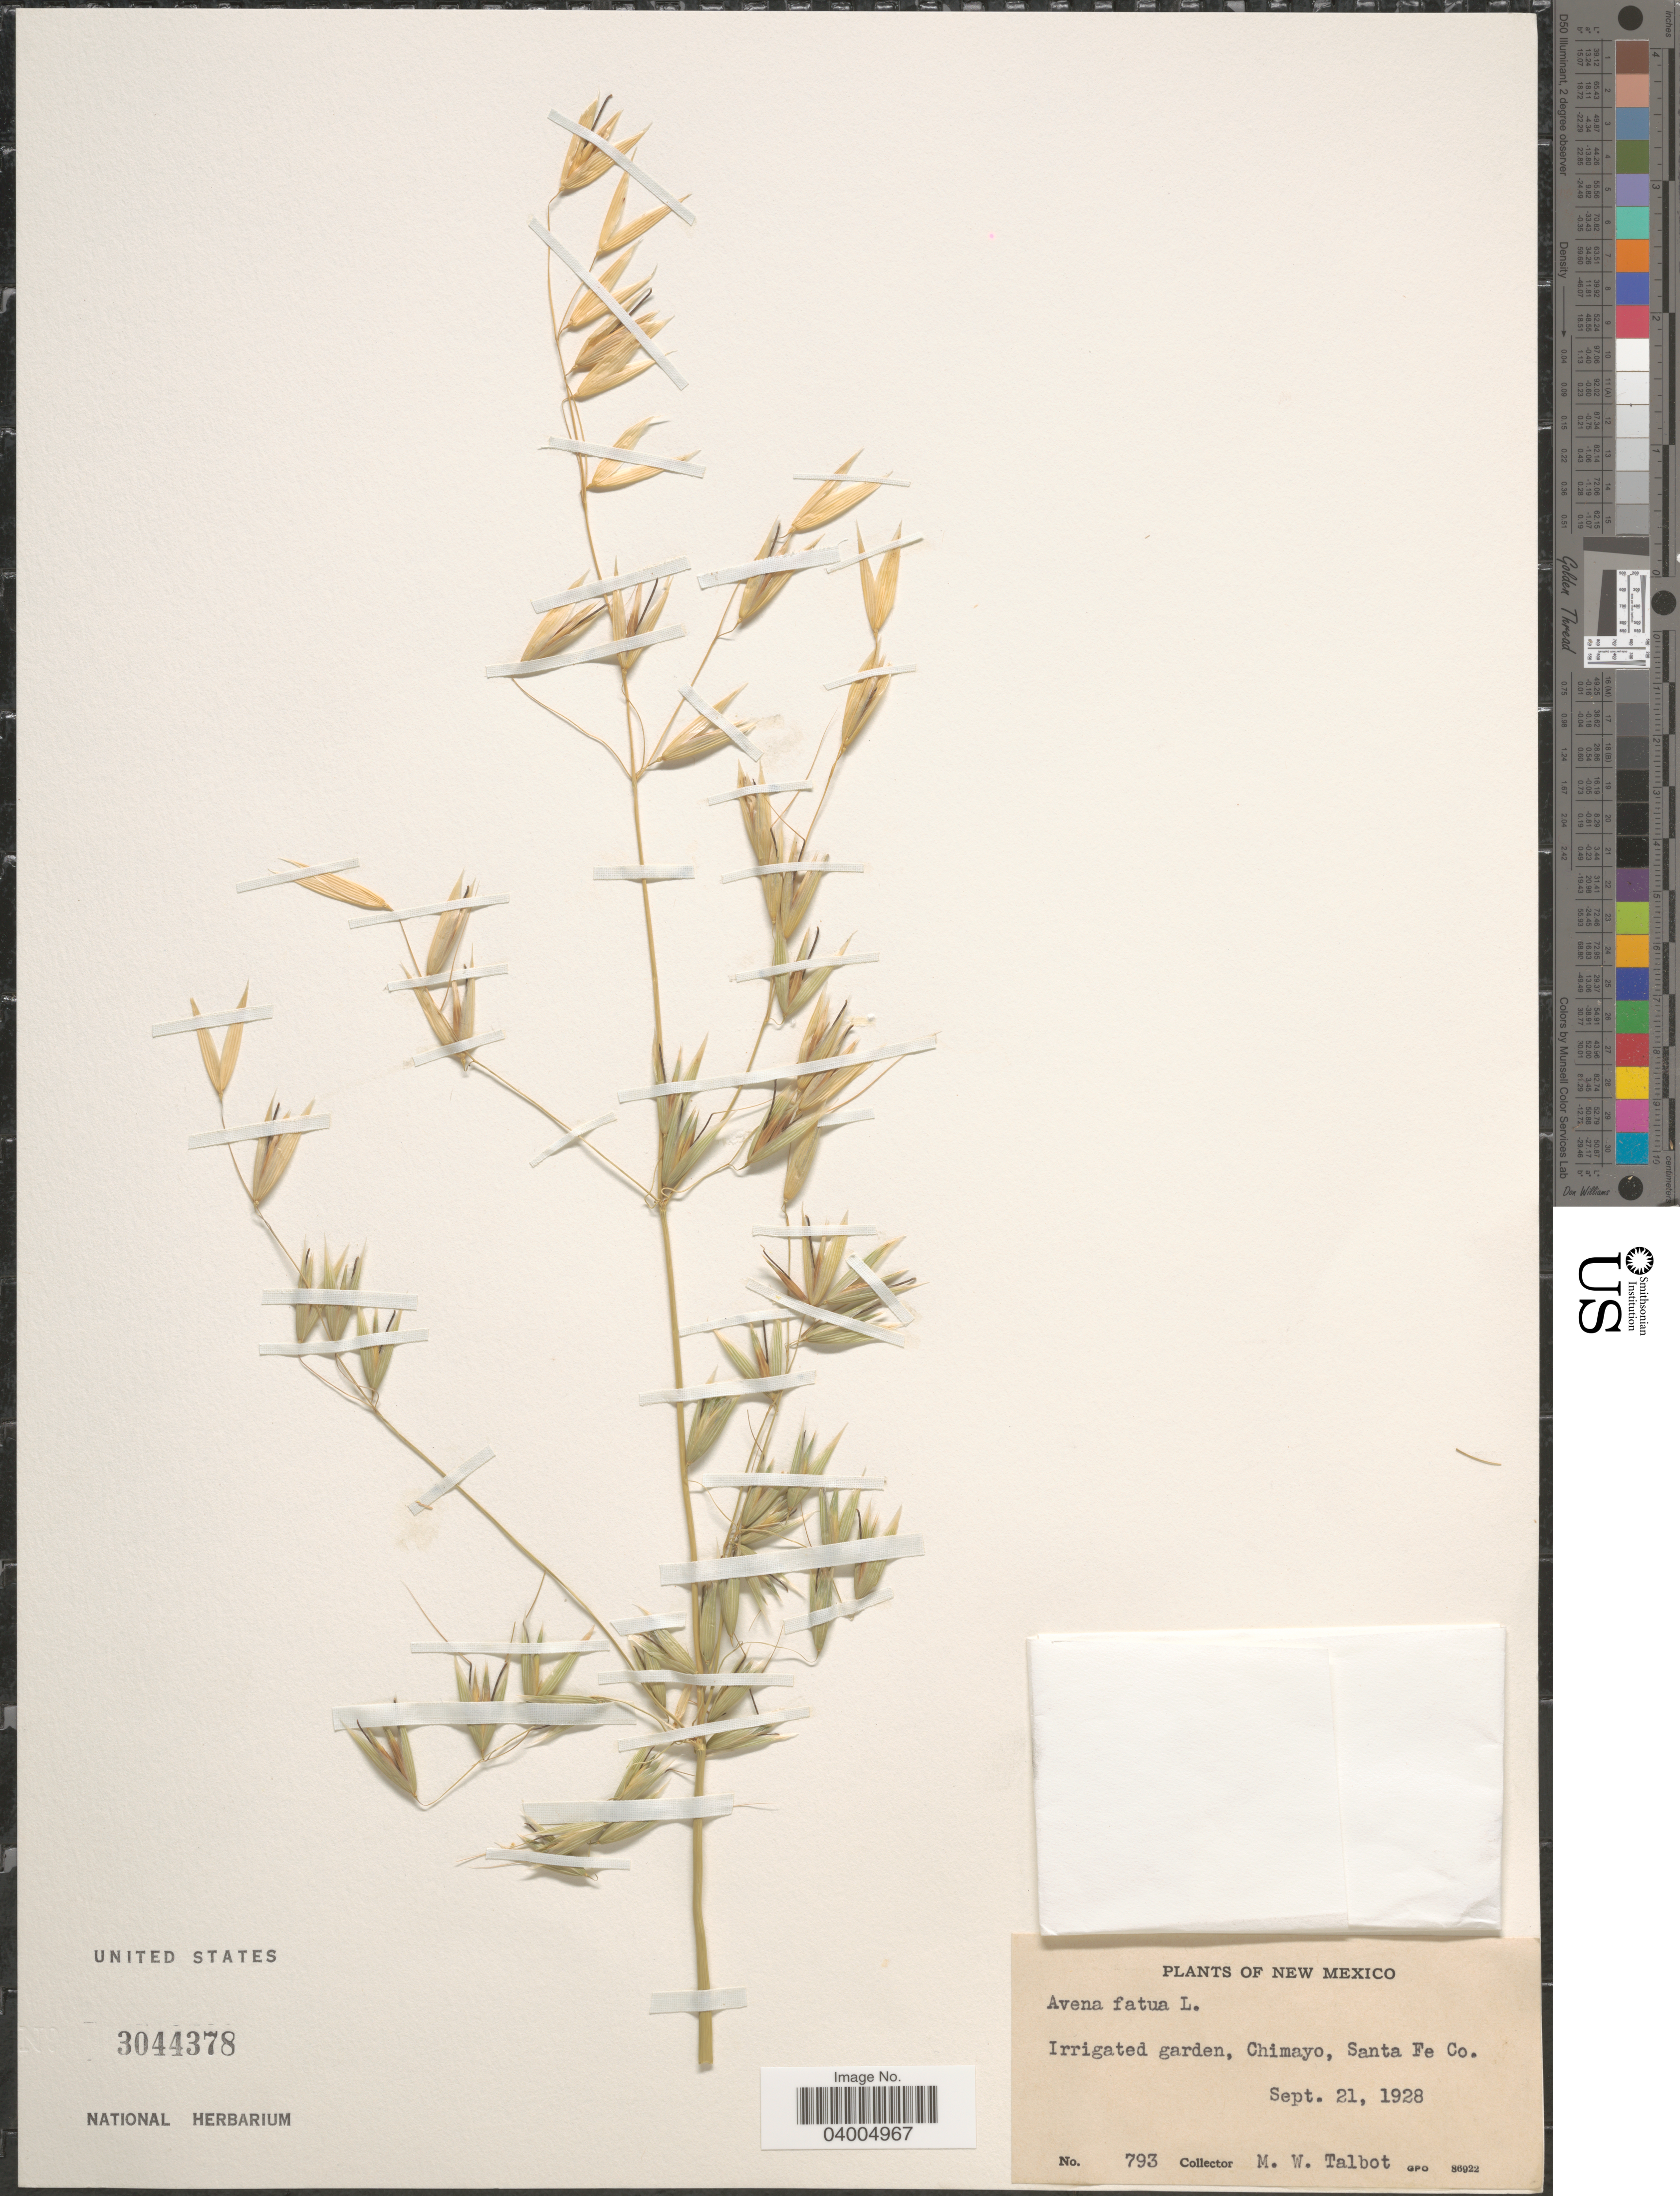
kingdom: Plantae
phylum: Tracheophyta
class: Liliopsida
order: Poales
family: Poaceae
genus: Avena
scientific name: Avena fatua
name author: L.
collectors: M. Talbot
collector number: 793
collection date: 1928-09-21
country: United States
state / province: New Mexico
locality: Irrigated garden, Chimayo, Santa Fe Co.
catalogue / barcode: US 3044378